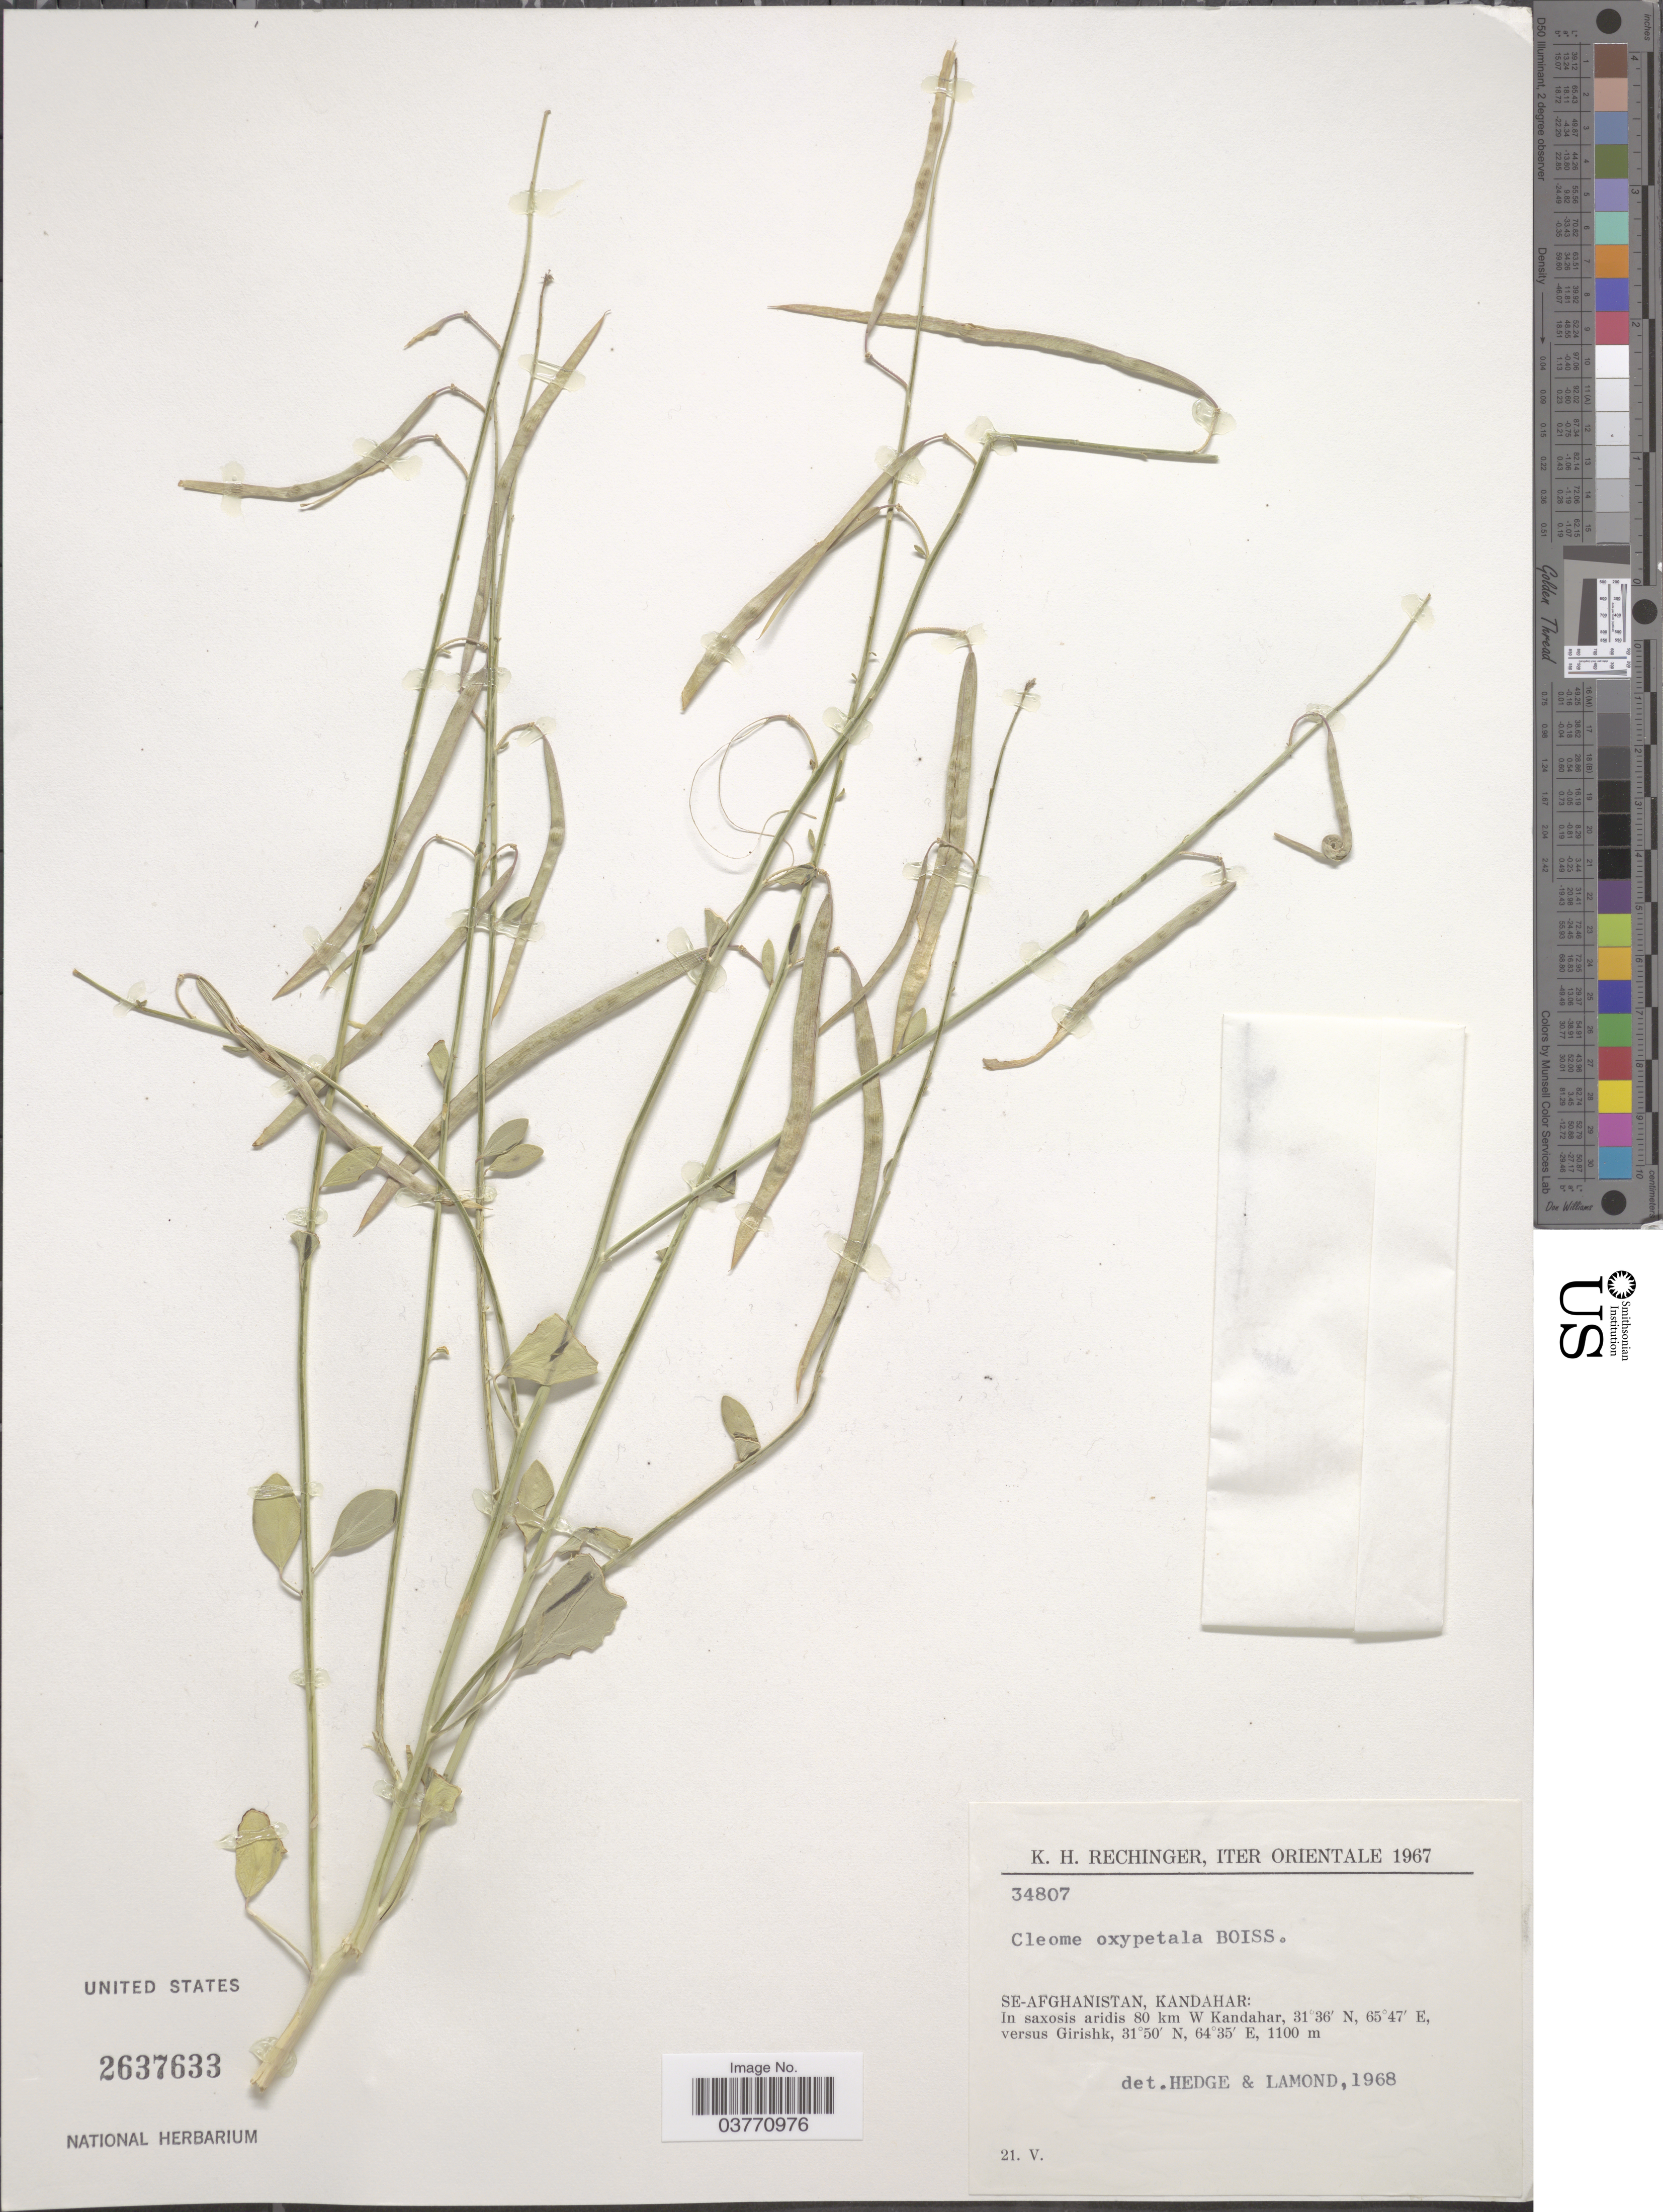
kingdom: Plantae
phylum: Tracheophyta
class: Magnoliopsida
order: Brassicales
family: Cleomaceae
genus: Cleome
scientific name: Cleome oxypetala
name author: Boiss.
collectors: K. H. Rechinger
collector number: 34807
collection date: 1967-05-21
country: Afghanistan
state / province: Kandahar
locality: Iter Orientale. SE- Afghanistan: In saxosis aridis 80 km W Kandahar, versus Girishk.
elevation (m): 1100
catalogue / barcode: US 2637633